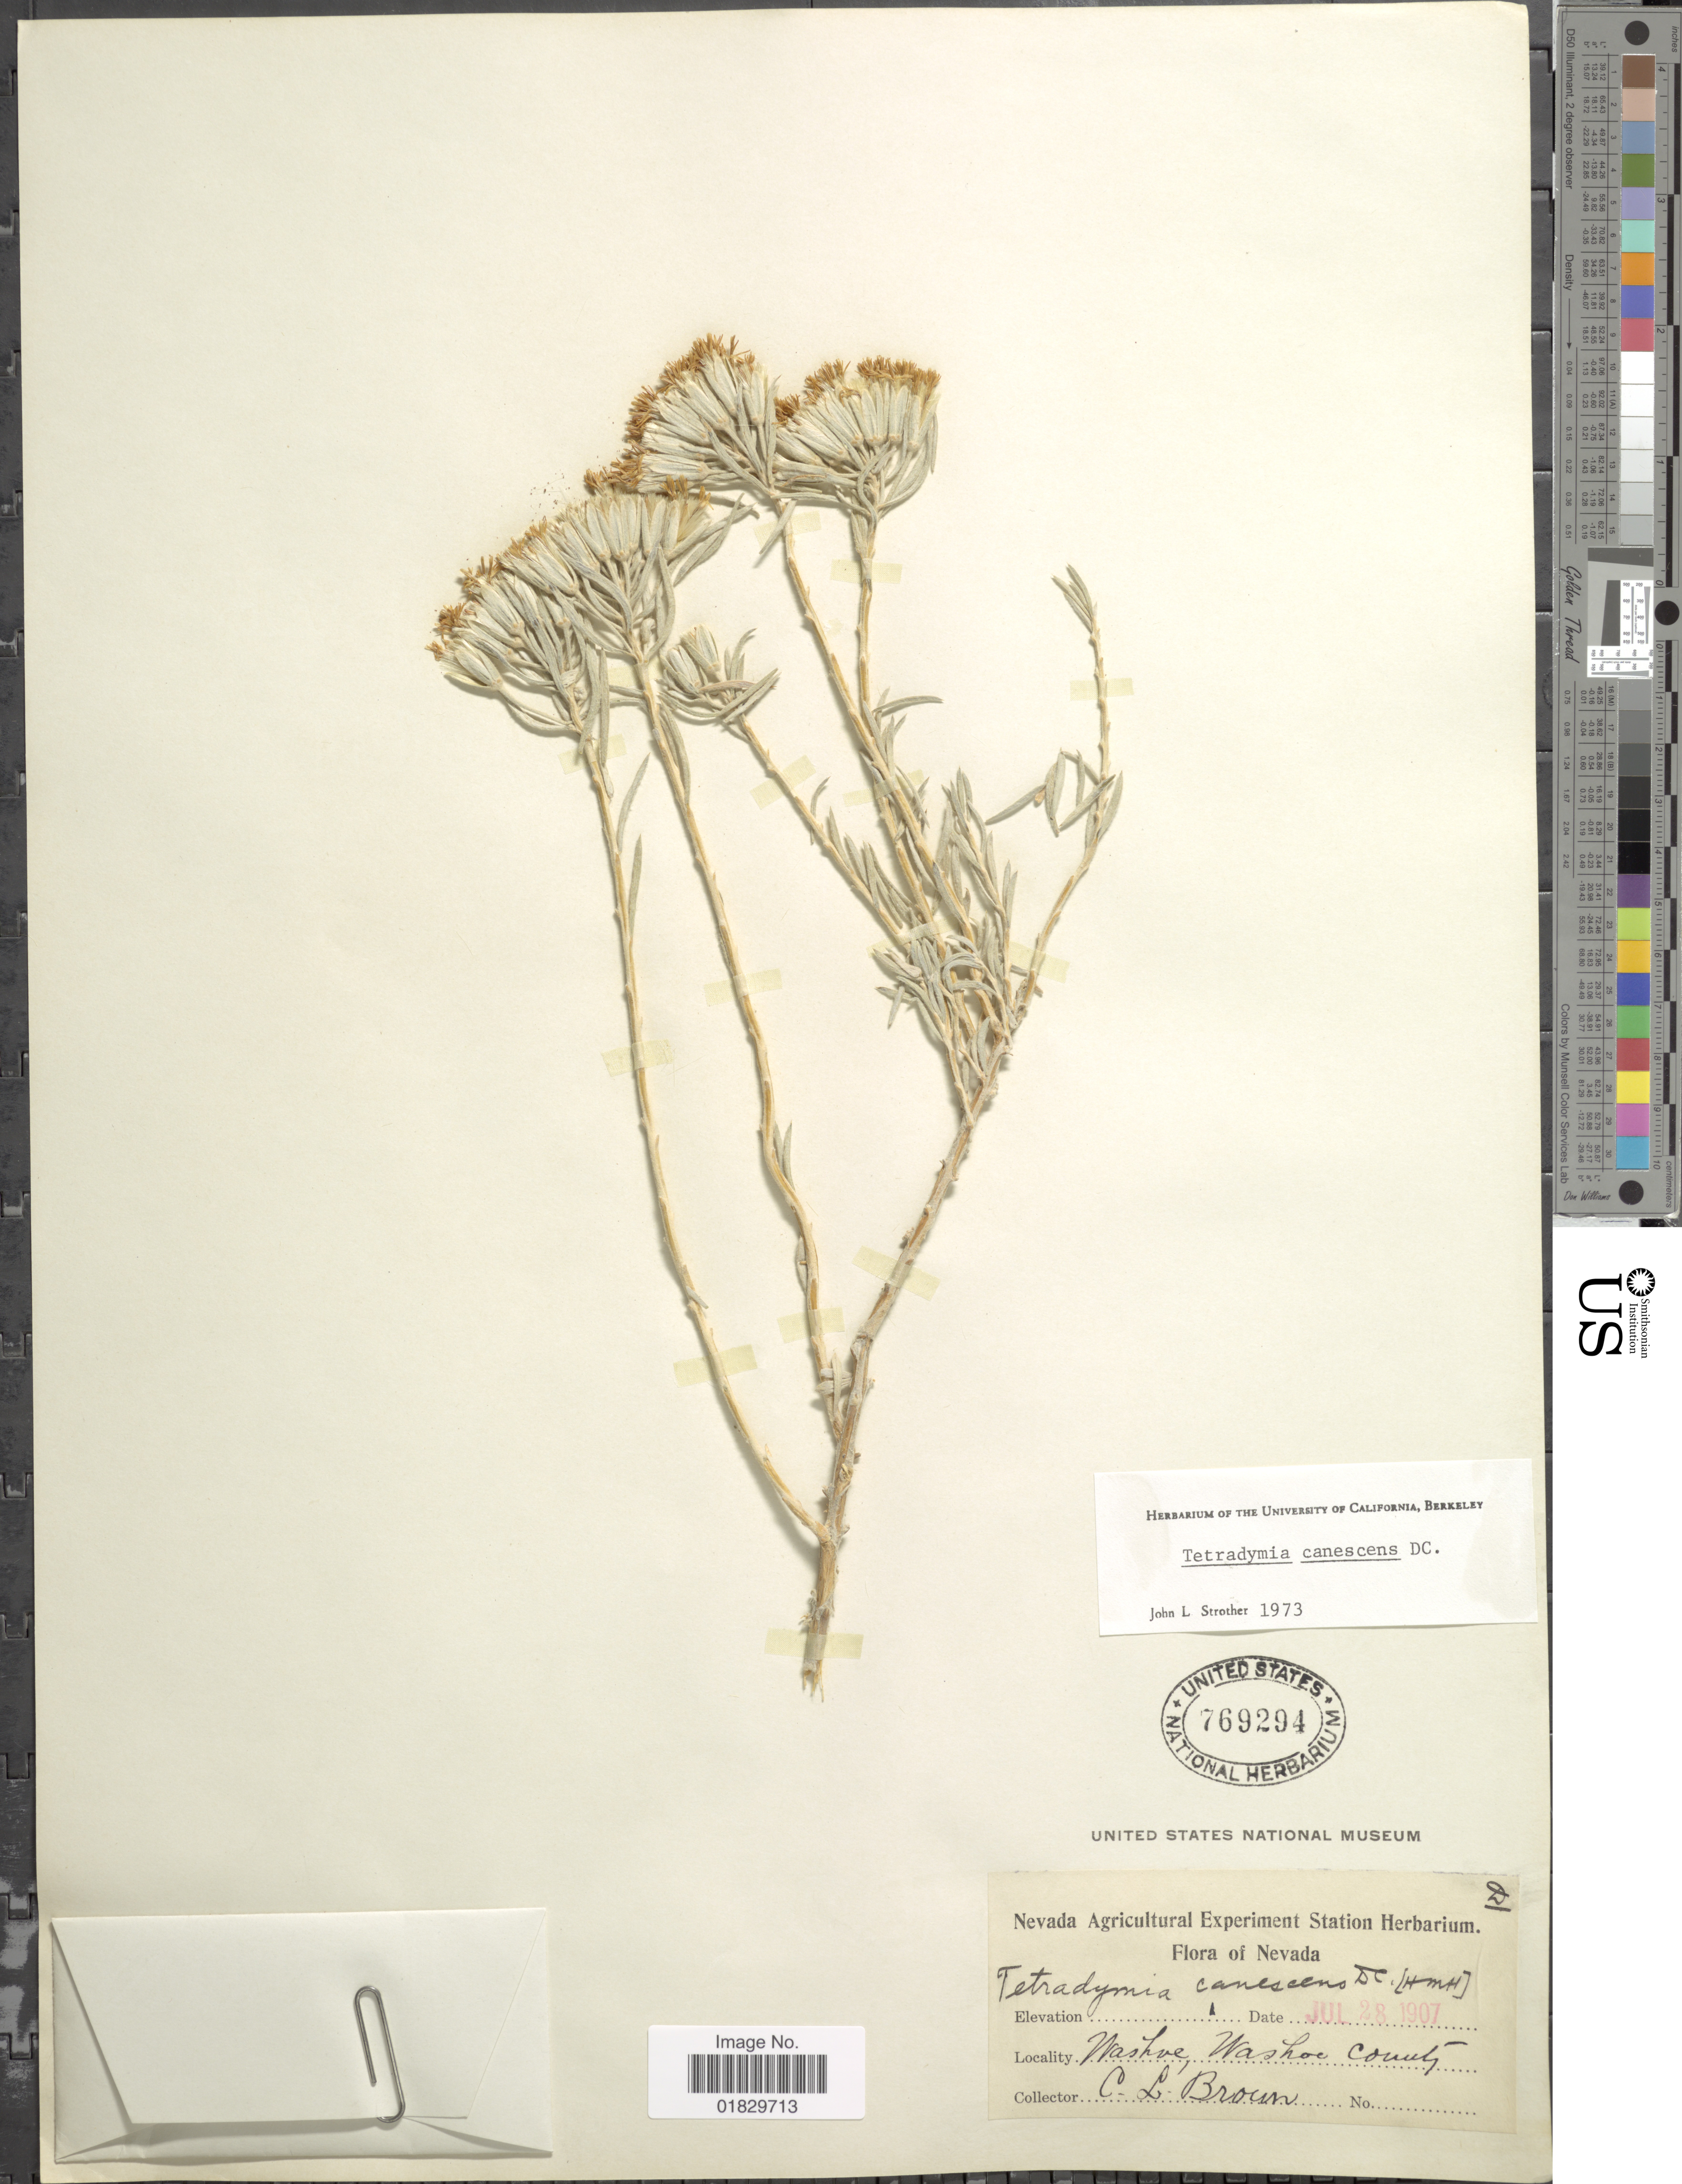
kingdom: Plantae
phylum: Tracheophyta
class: Magnoliopsida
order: Asterales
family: Asteraceae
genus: Tetradymia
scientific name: Tetradymia canescens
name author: DC.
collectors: C. Brown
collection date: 1907-07-28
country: United States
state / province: Nevada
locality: Washoe, Washoe County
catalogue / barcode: US 769294